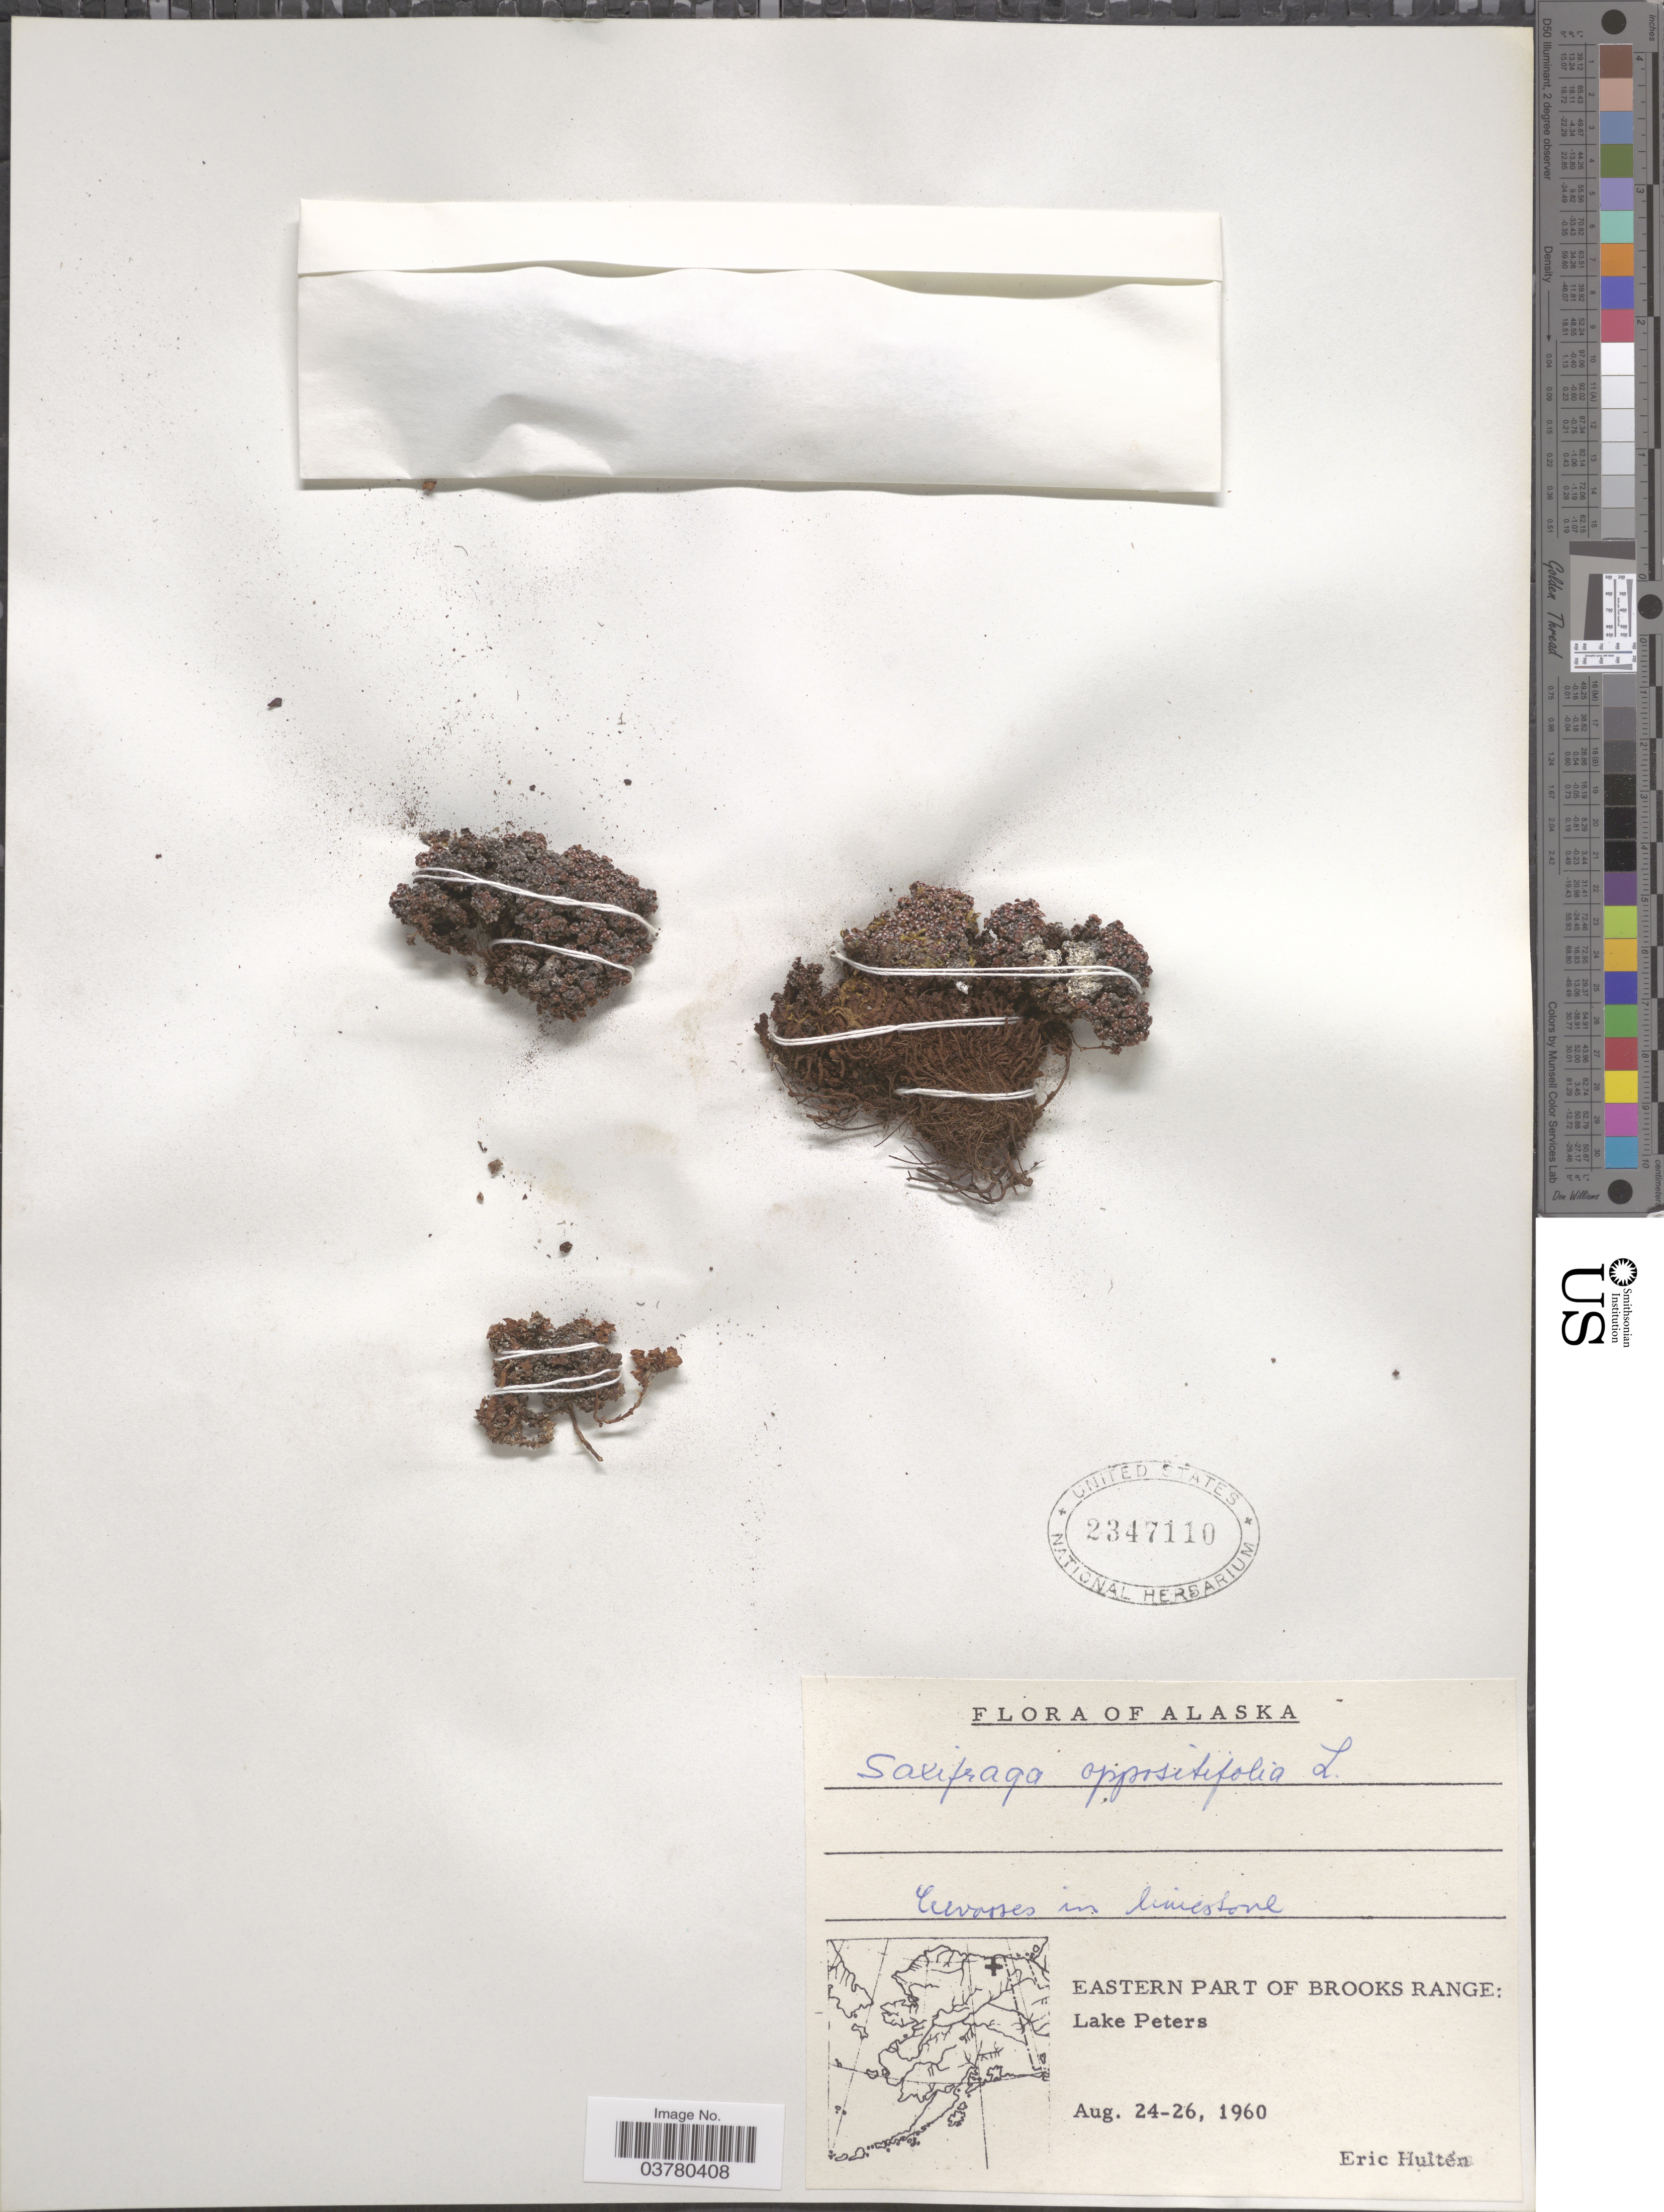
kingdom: Plantae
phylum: Tracheophyta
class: Magnoliopsida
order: Saxifragales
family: Saxifragaceae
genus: Saxifraga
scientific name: Saxifraga oppositifolia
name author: L.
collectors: E. G. Hultén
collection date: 1960-08-24/1960-08-26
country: United States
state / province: Alaska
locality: Eastern Part of Brooks Range: Lake Peters.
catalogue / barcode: US 2347110